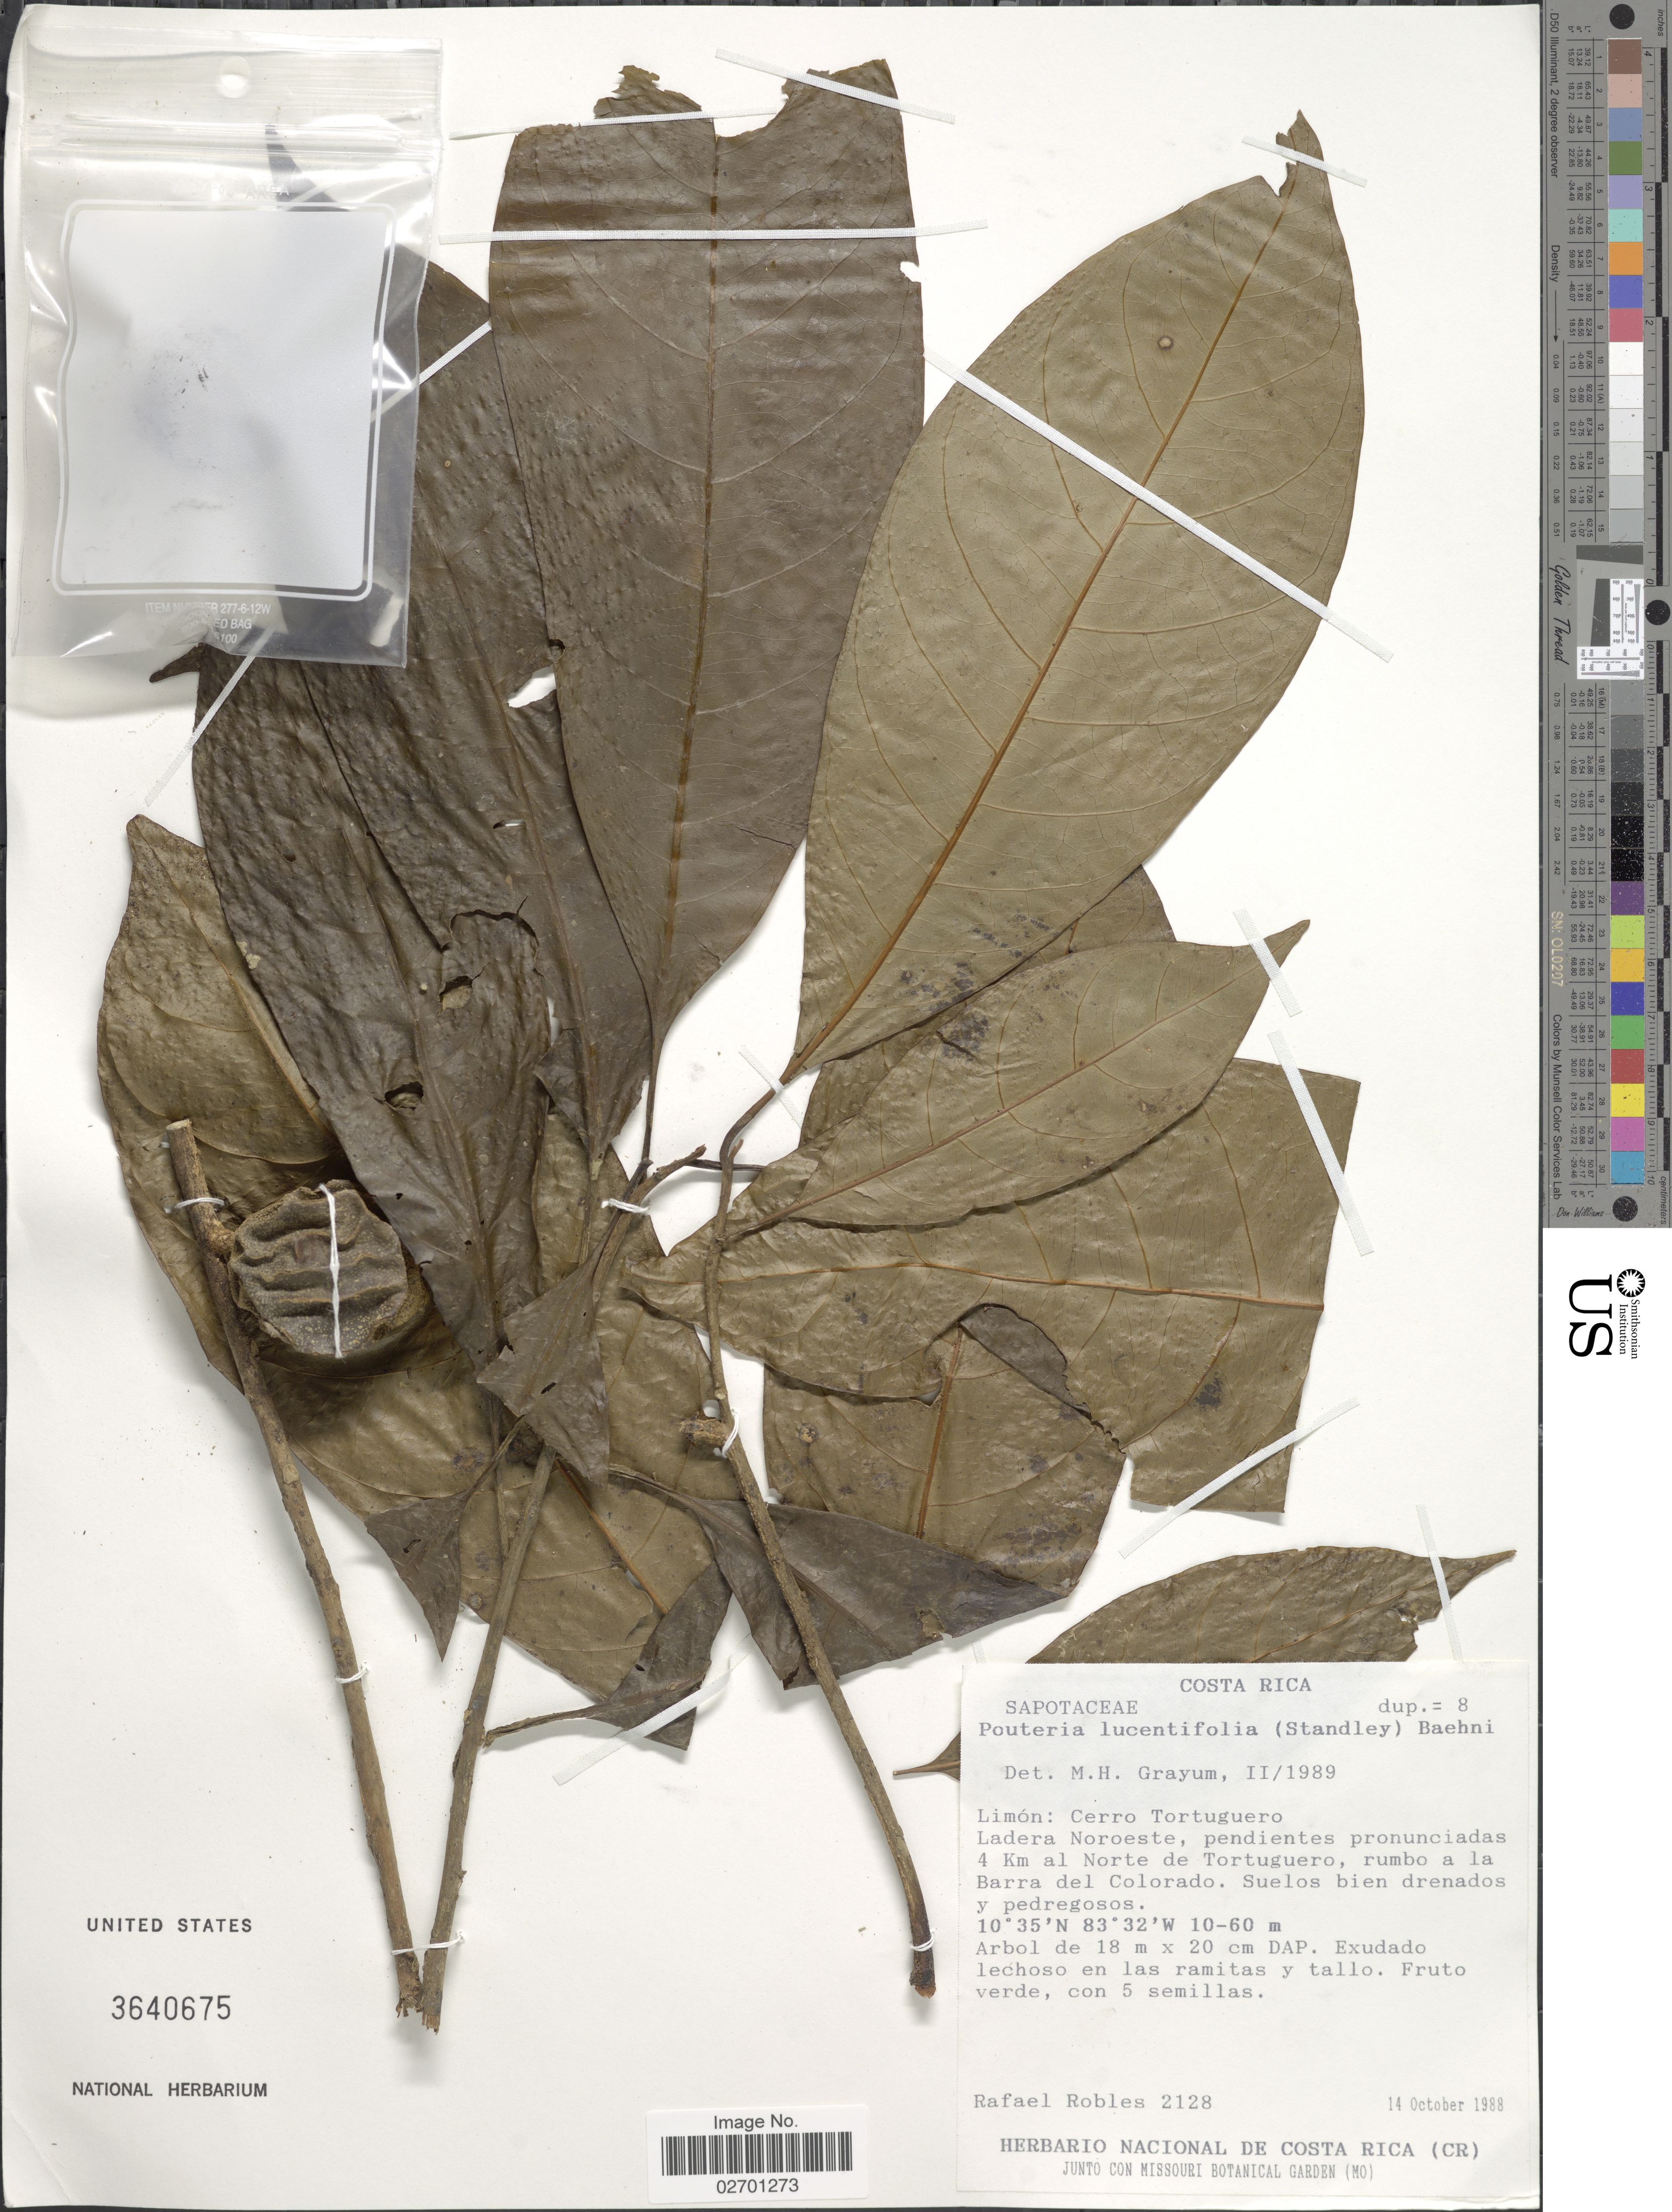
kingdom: Plantae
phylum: Tracheophyta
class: Magnoliopsida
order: Ericales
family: Sapotaceae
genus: Pouteria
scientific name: Pouteria lucentifolia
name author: (Standl.) Baehni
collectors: R. Robles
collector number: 2128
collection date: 1988-10-14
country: Costa Rica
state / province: Limón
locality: Cerro Tortuguero, Ladera Noroeste, pendientes pronunciadas 4 Km al Norte de Tortuguero, rumbo a la Barra del Colorado.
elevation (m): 10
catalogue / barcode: US 3640675